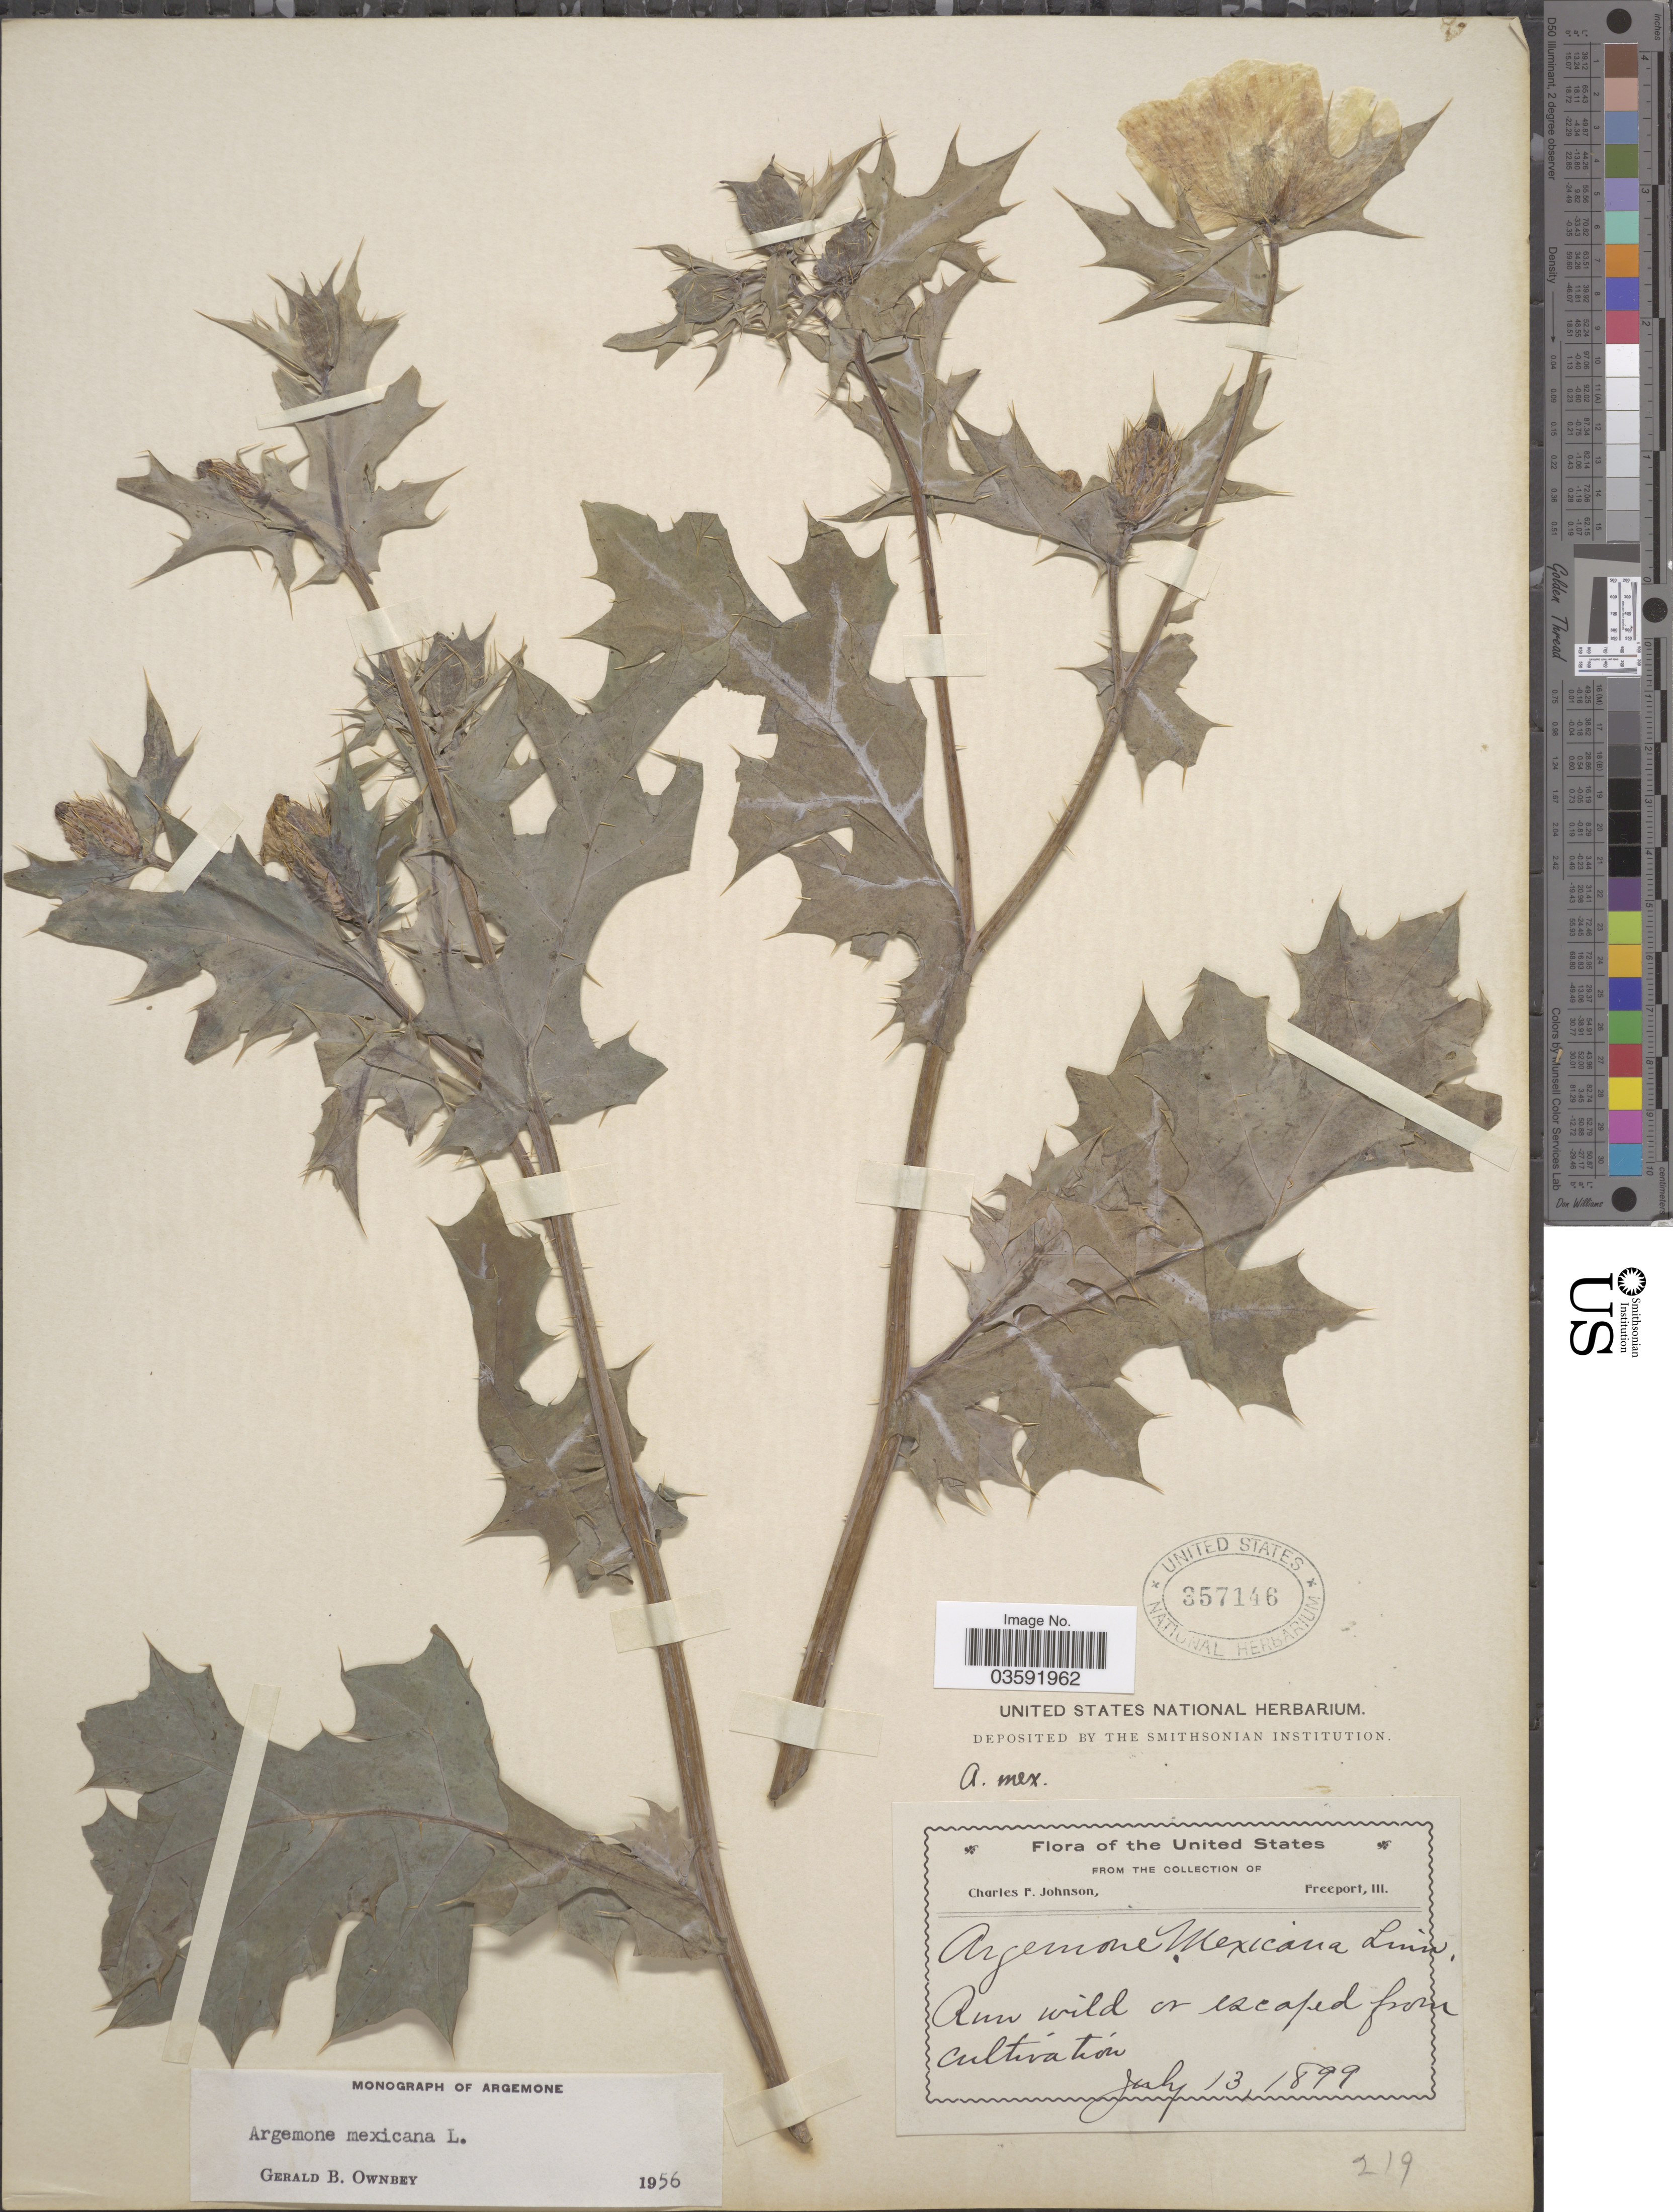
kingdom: Plantae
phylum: Tracheophyta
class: Magnoliopsida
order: Ranunculales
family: Papaveraceae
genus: Argemone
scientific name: Argemone mexicana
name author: L.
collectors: C. F. Johnson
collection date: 1899-07-13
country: United States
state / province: Illinois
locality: Freeport.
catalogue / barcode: US 357146